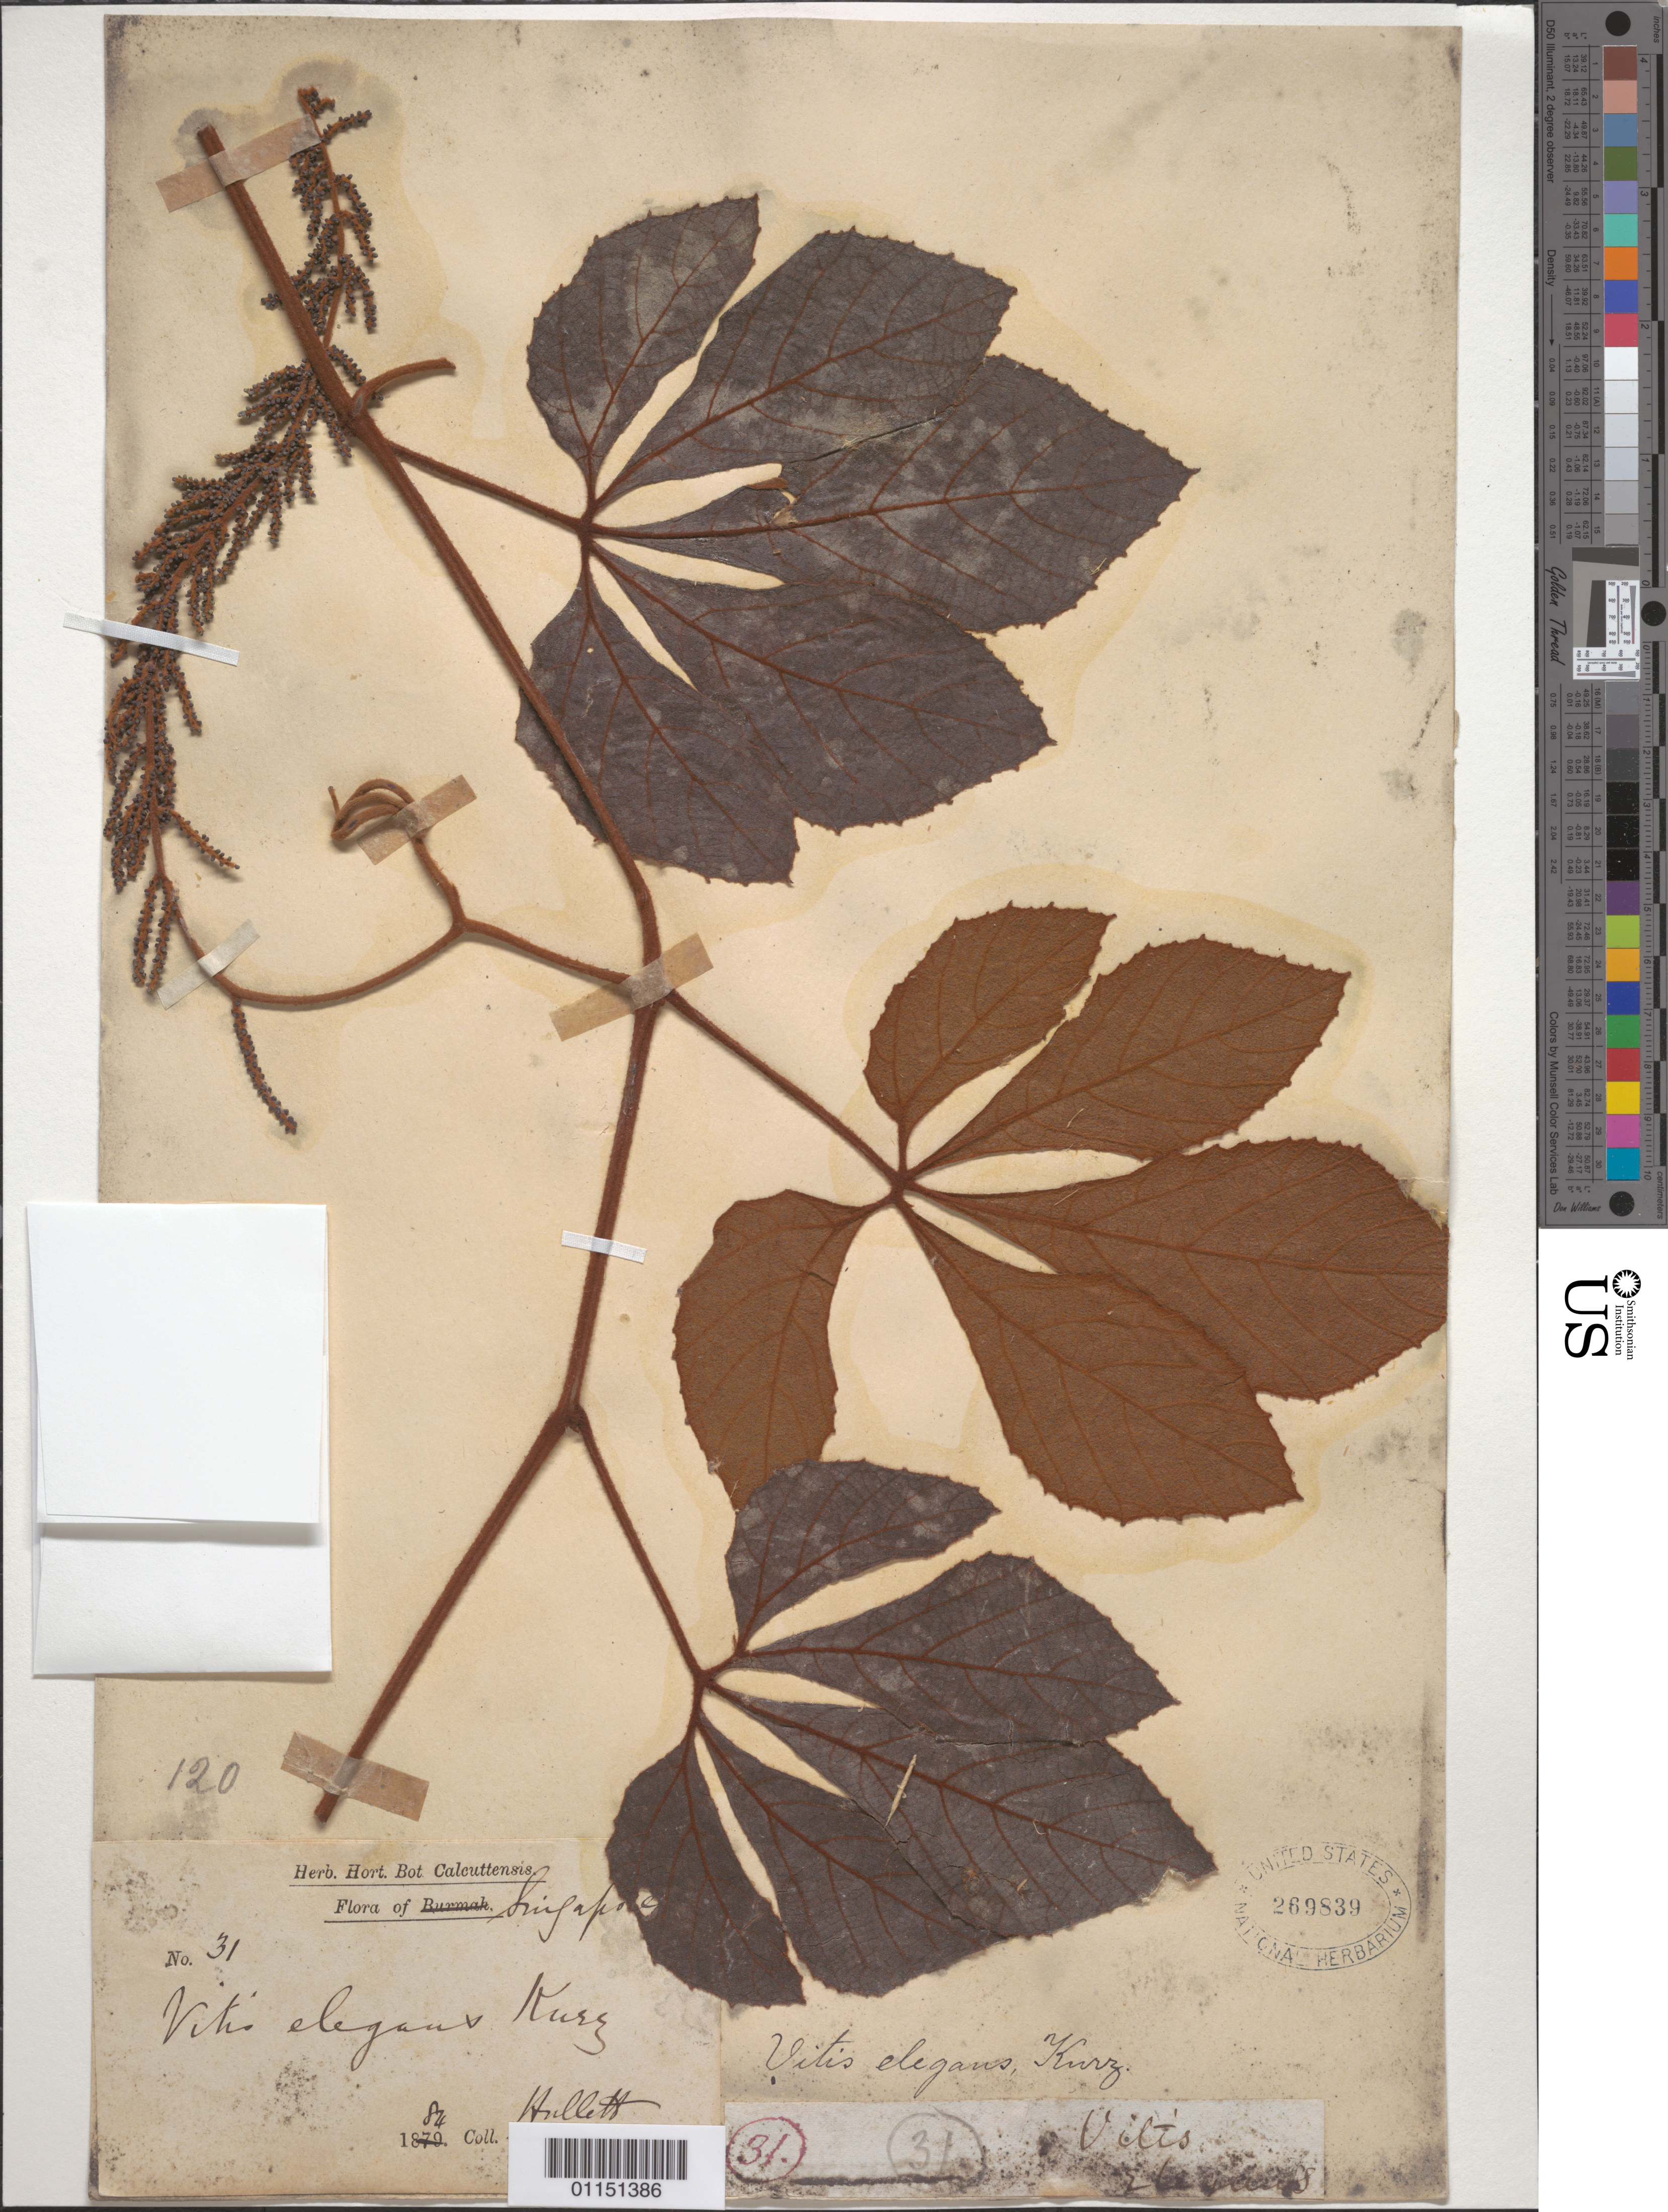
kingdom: Plantae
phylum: Tracheophyta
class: Magnoliopsida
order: Vitales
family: Vitaceae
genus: Vitis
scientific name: Vitis elegans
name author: Kurz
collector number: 31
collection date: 1884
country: India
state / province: West Bengal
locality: Kolkata (Calcutta).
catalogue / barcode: US 269839